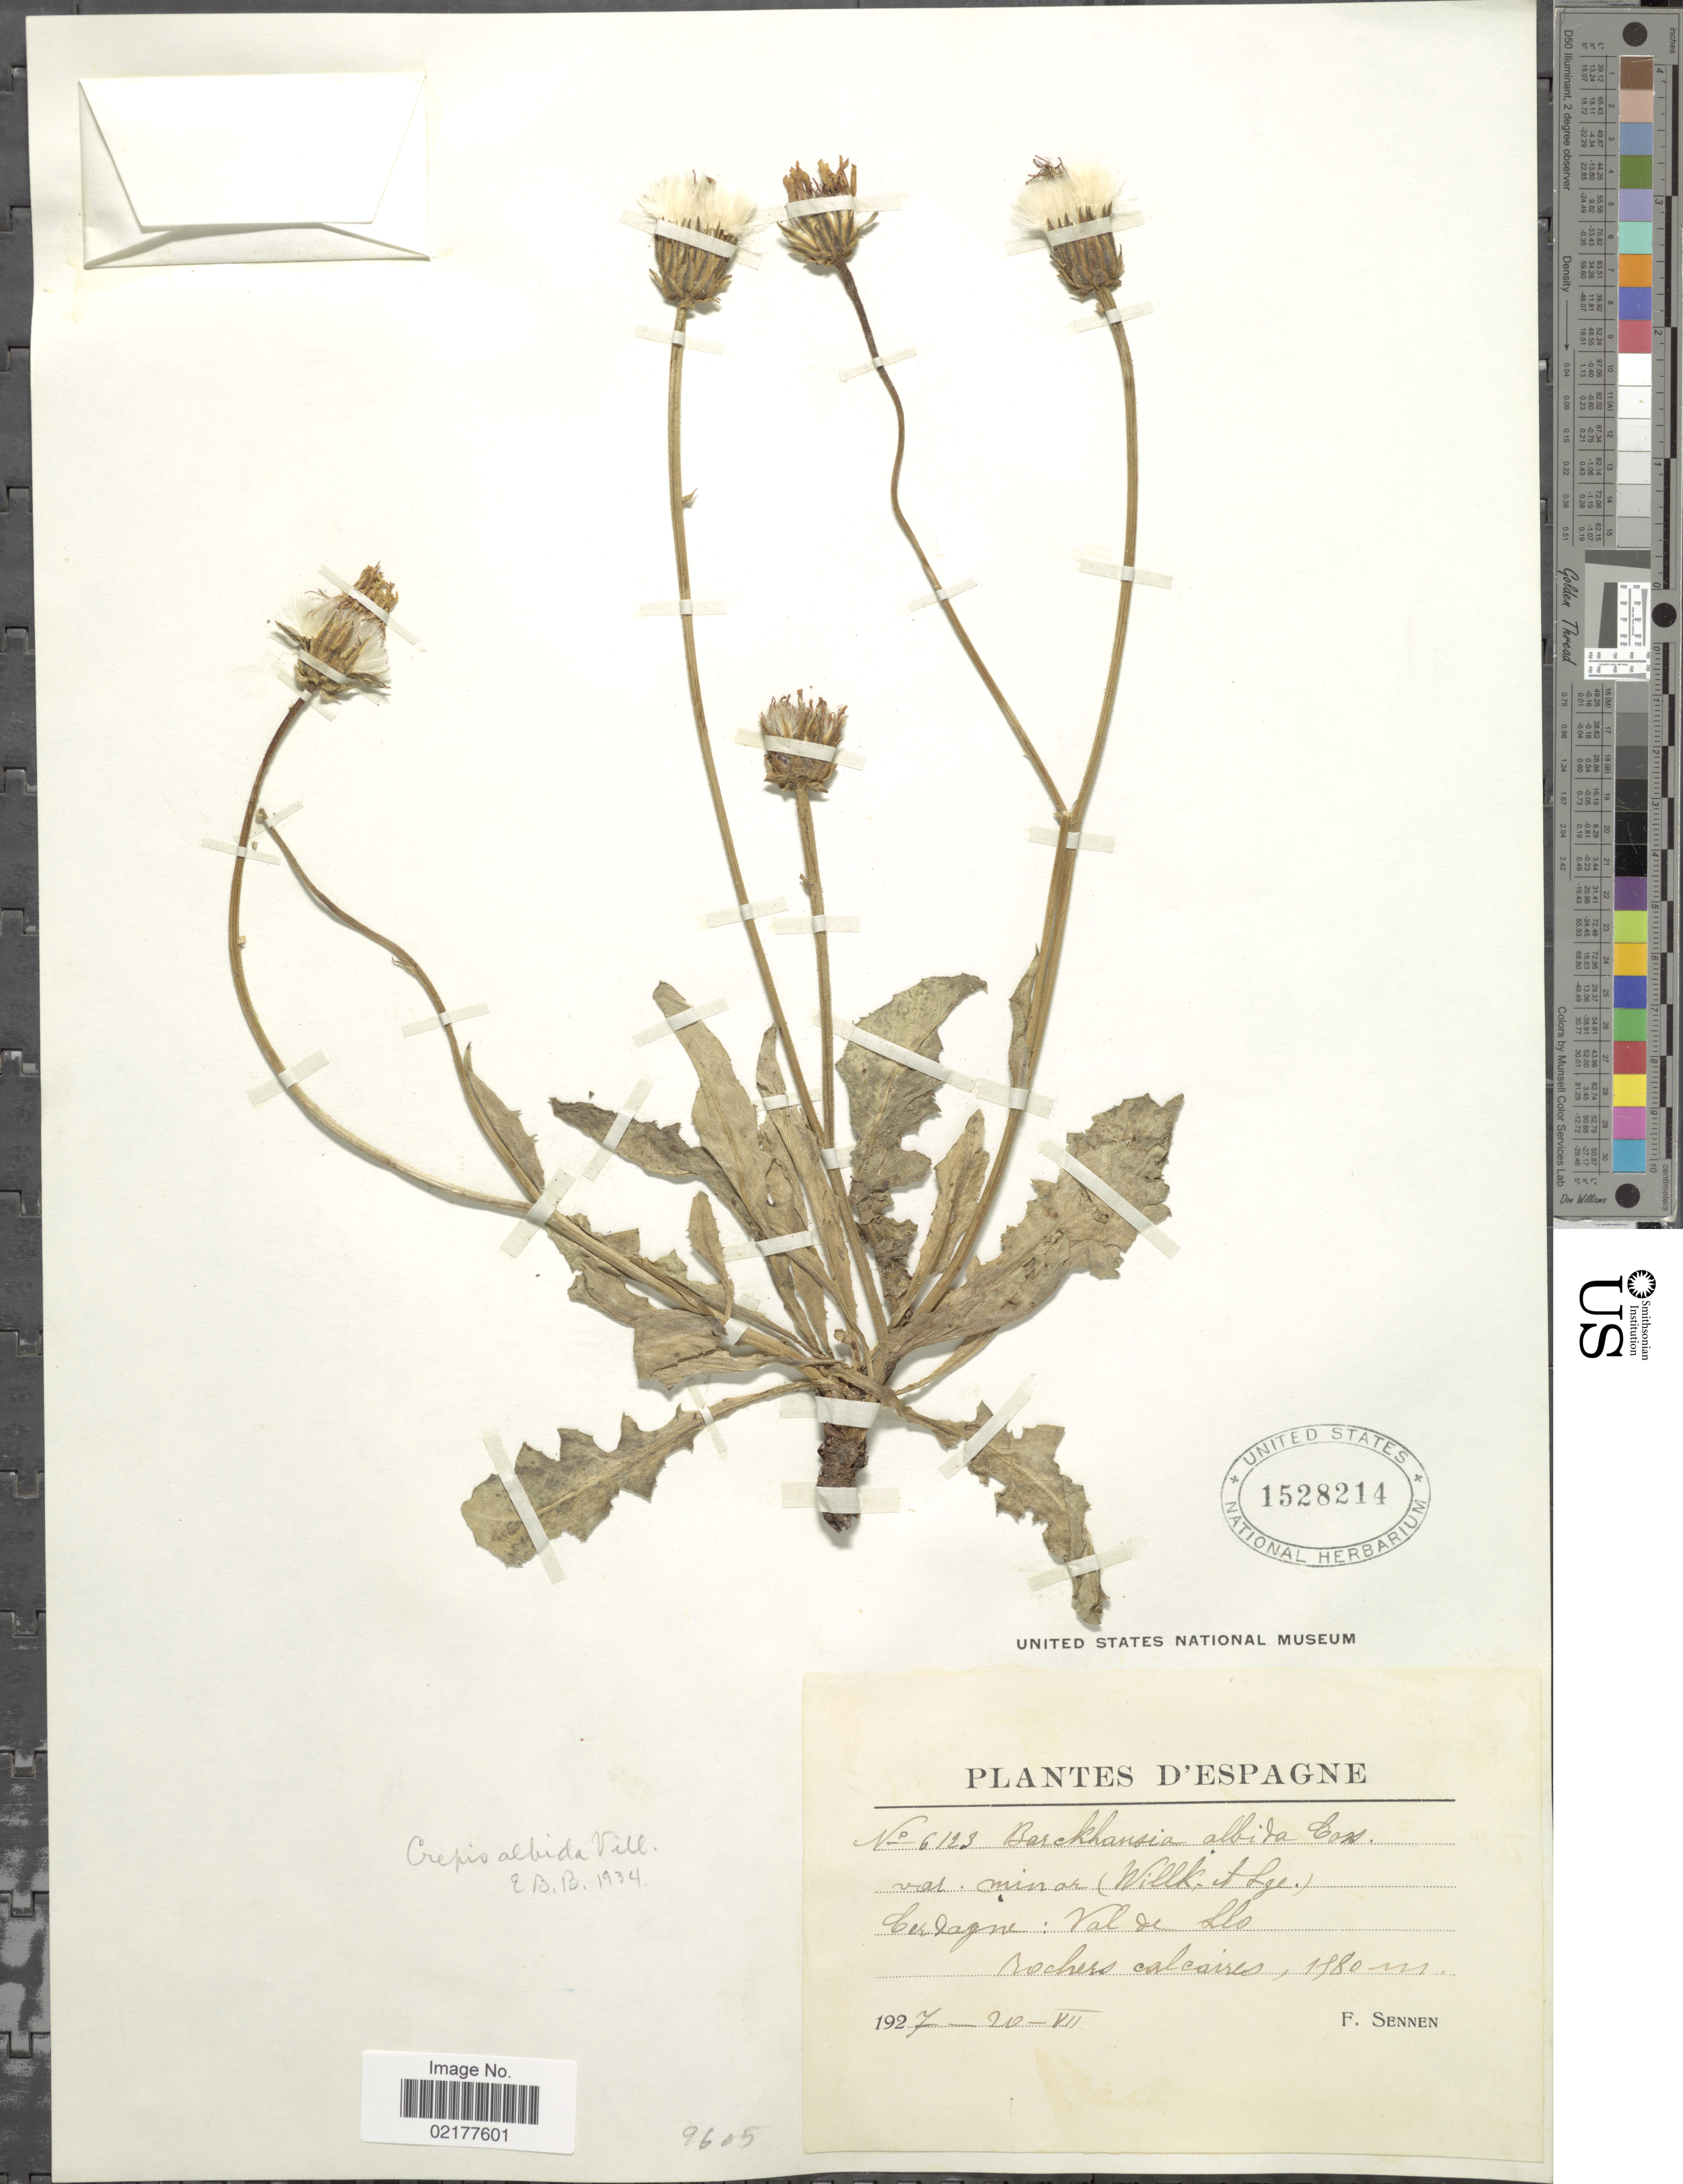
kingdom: Plantae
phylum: Tracheophyta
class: Magnoliopsida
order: Asterales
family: Asteraceae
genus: Crepis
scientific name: Crepis alpestris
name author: (Jacq.) Tausch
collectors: E. Sennen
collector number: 6123*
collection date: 1927-07-20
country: Spain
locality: Cerdagne: Val de Llo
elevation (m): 1880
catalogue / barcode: US 1528214